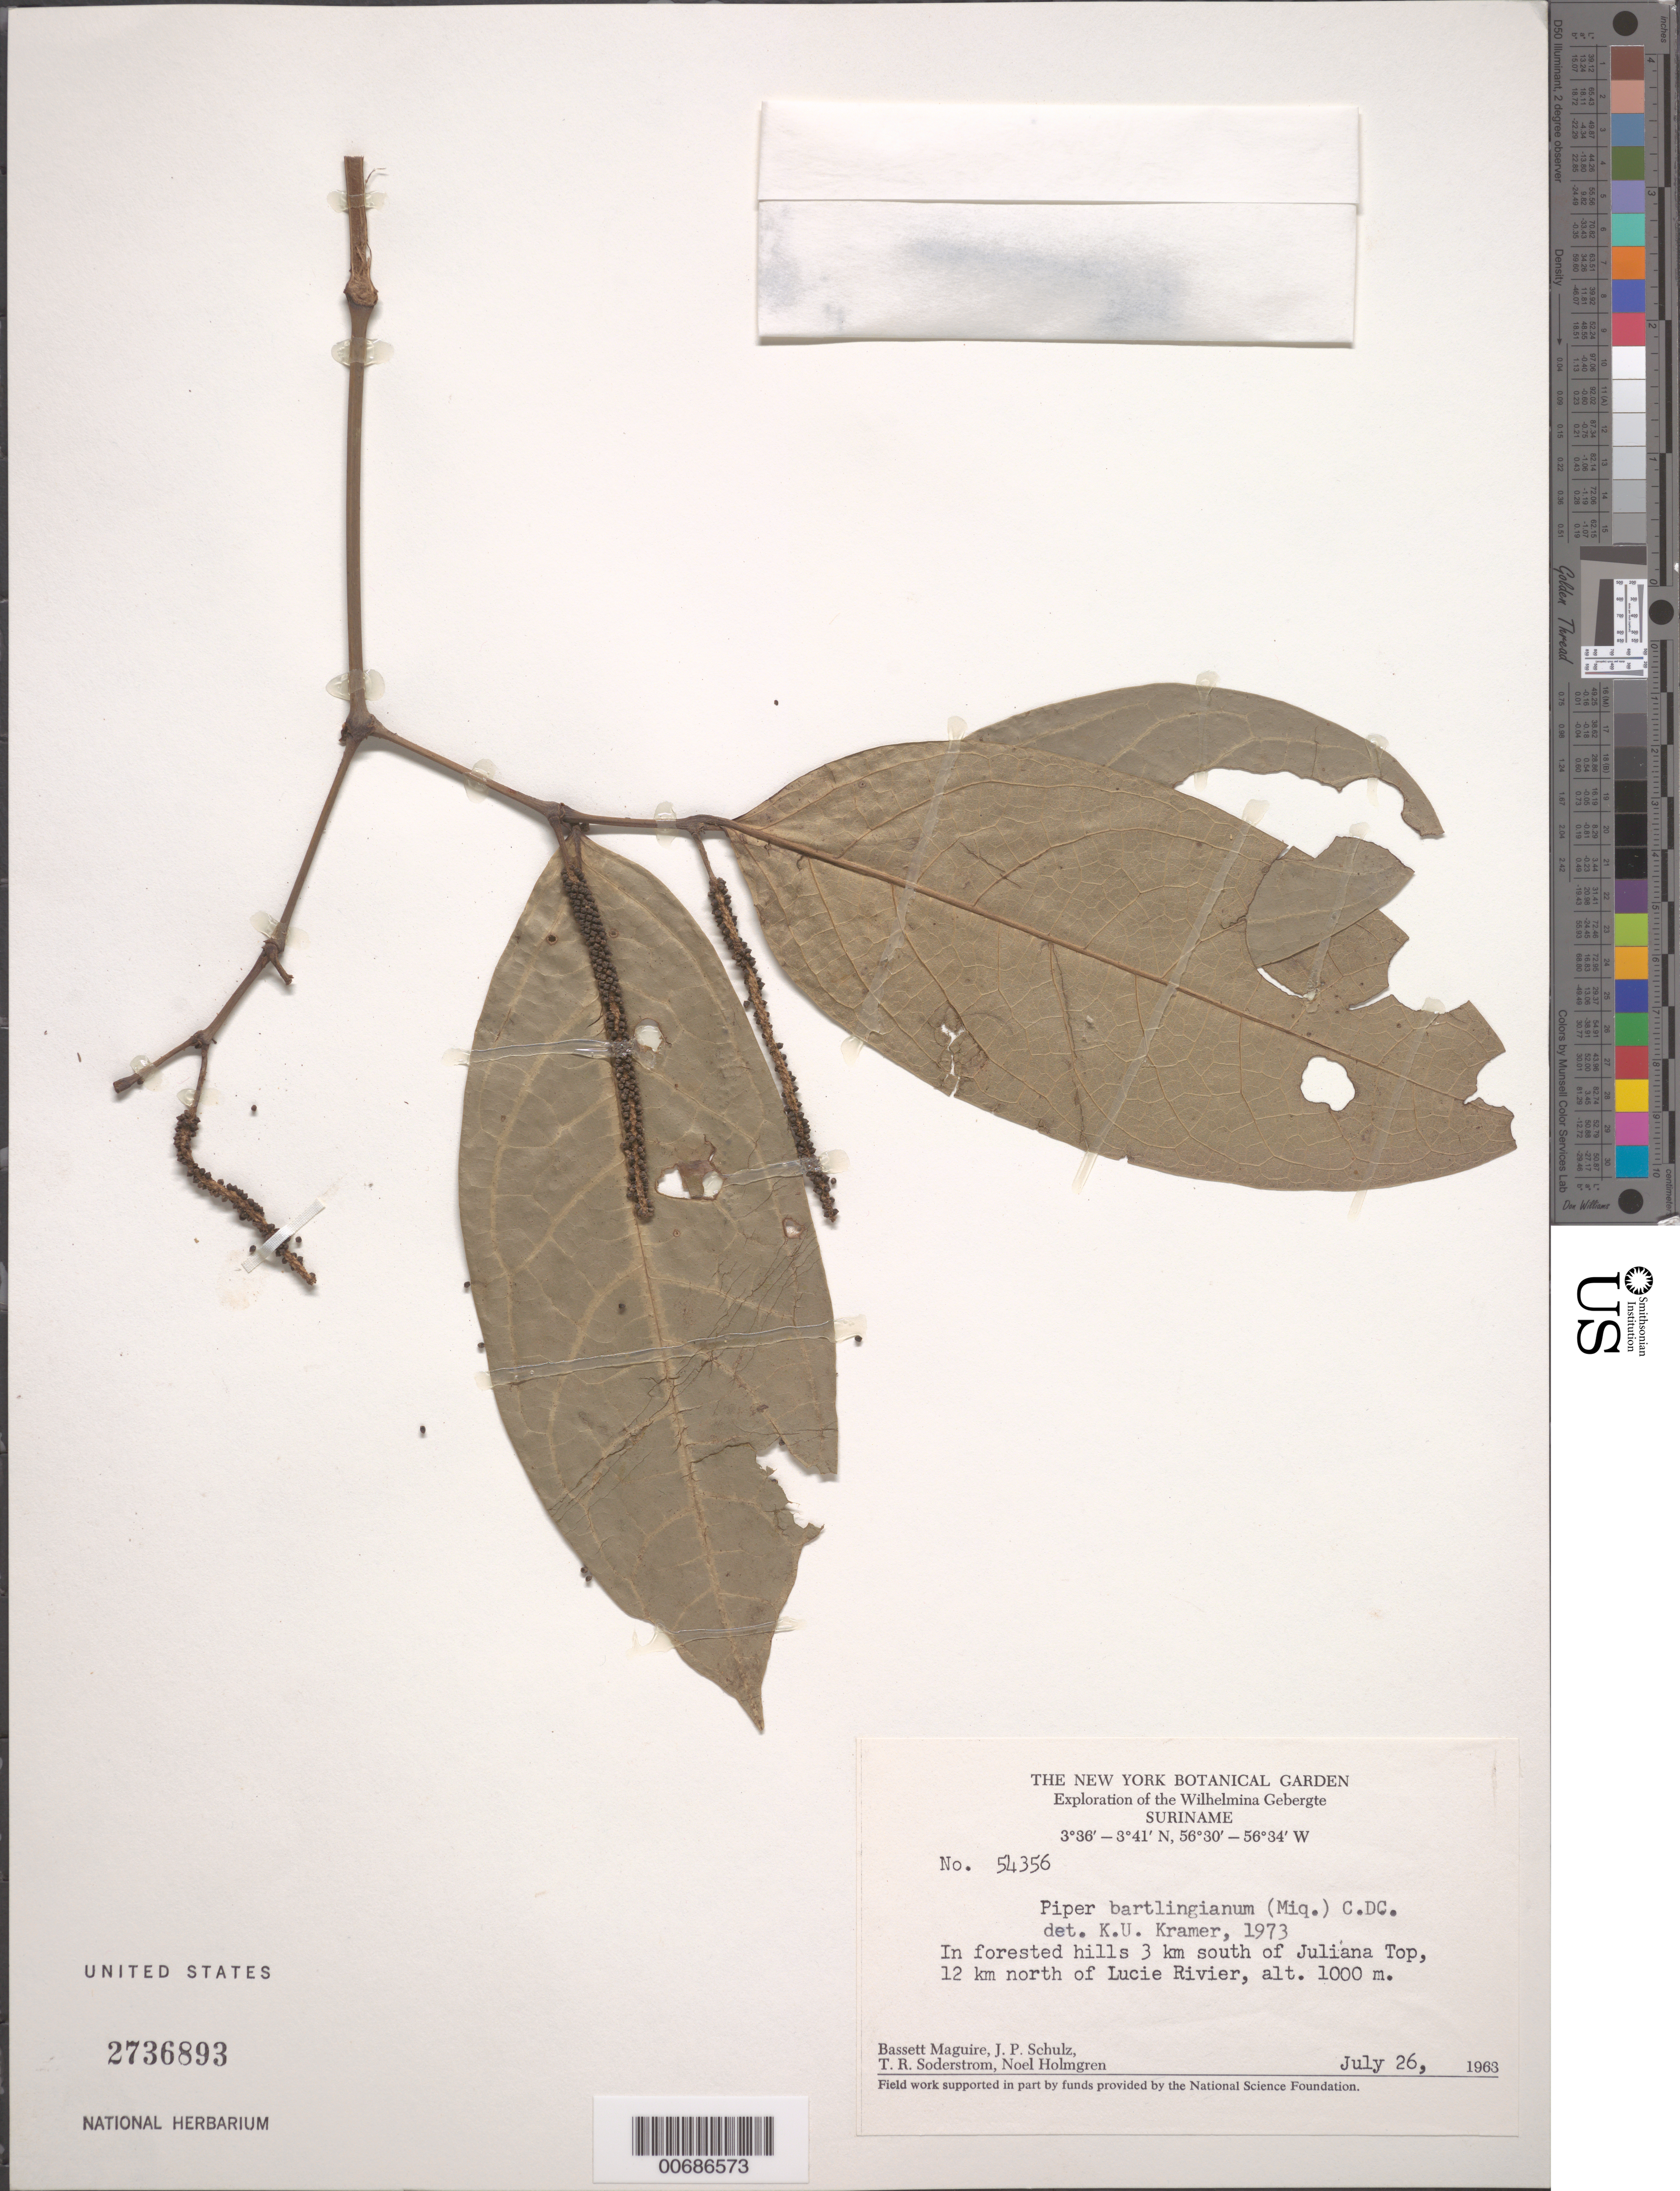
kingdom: Plantae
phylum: Tracheophyta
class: Magnoliopsida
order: Piperales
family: Piperaceae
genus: Piper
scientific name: Piper bartlingianum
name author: (Miq.) C. DC.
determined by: Kramer, K. U.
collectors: B. Maguire, J. P. Schulz, T. R. Soderstrom & N. H. Holmgren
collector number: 54356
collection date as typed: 26-Jul-63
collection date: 1963-07-26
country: Suriname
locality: Juliana Top, 3 km S of, 12 km N of Lucie R., Wilhelmina Gebergte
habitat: Forested hills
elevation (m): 1000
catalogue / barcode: US 2736893